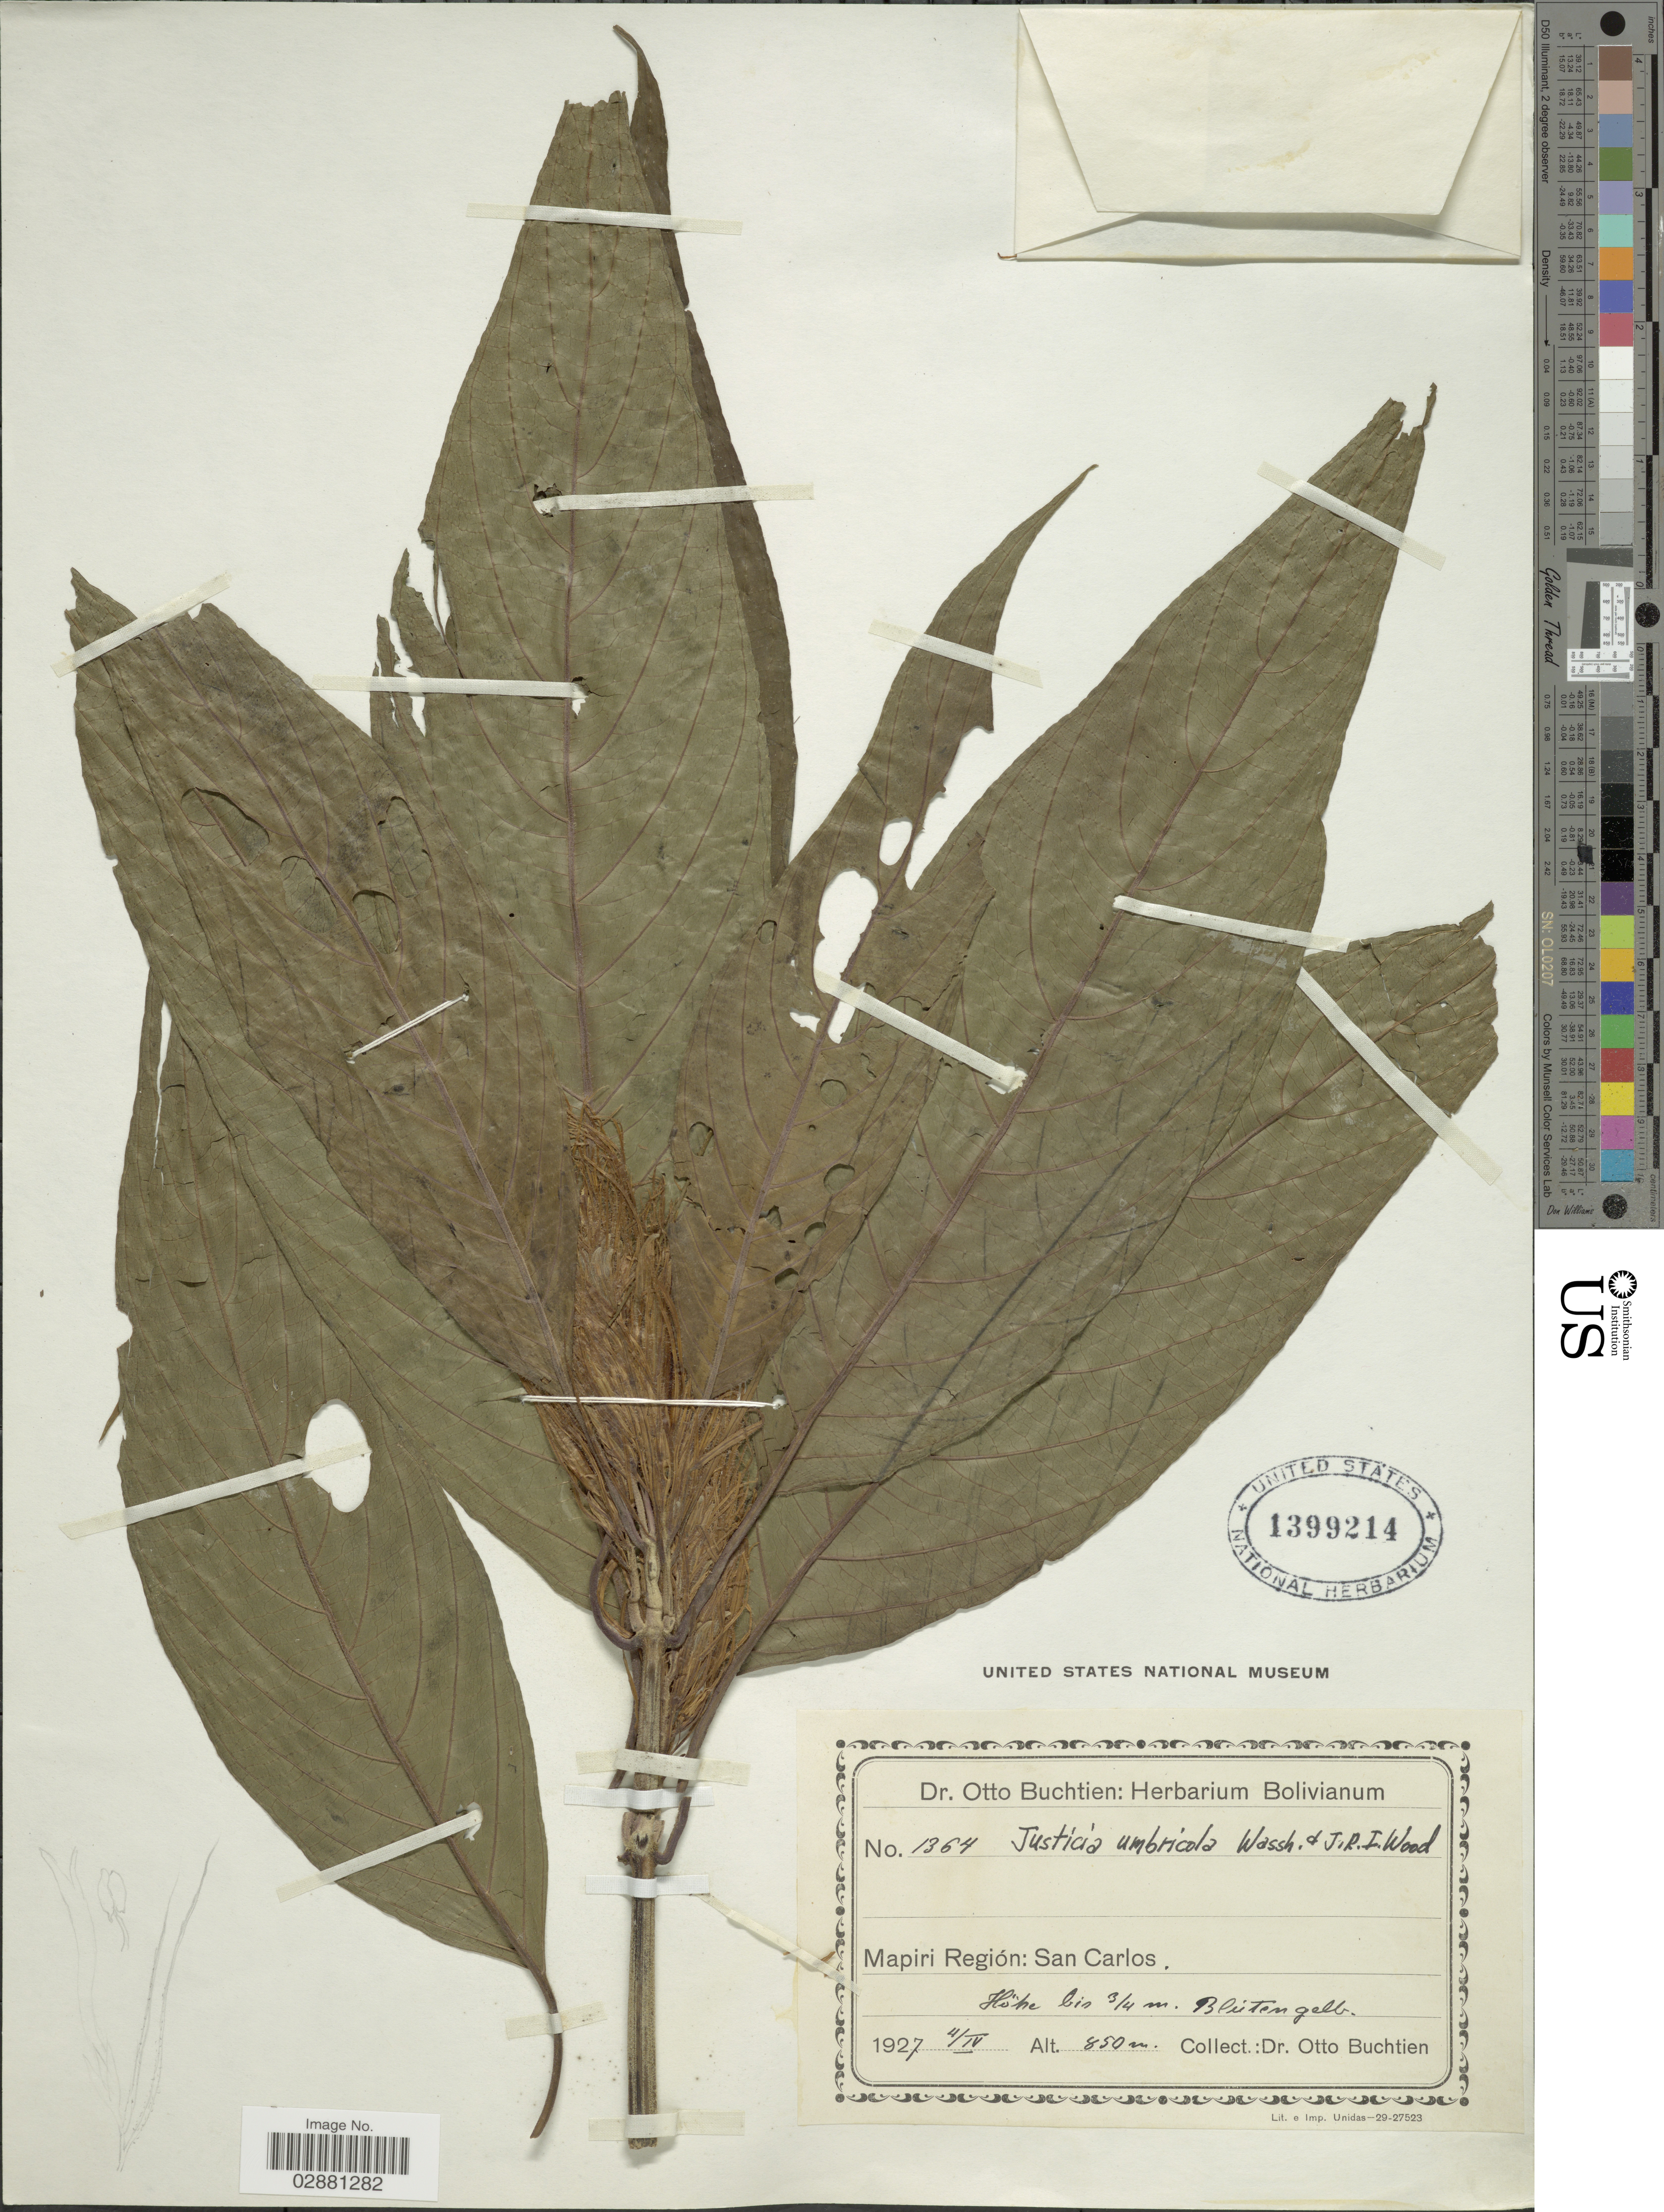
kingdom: Plantae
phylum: Tracheophyta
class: Magnoliopsida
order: Lamiales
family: Acanthaceae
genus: Justicia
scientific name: Justicia umbricola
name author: Wassh.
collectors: O. Buchtien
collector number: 1364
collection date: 1927-04-04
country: Bolivia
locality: Mapiri Región: San Carlos.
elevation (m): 850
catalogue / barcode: US 1399214